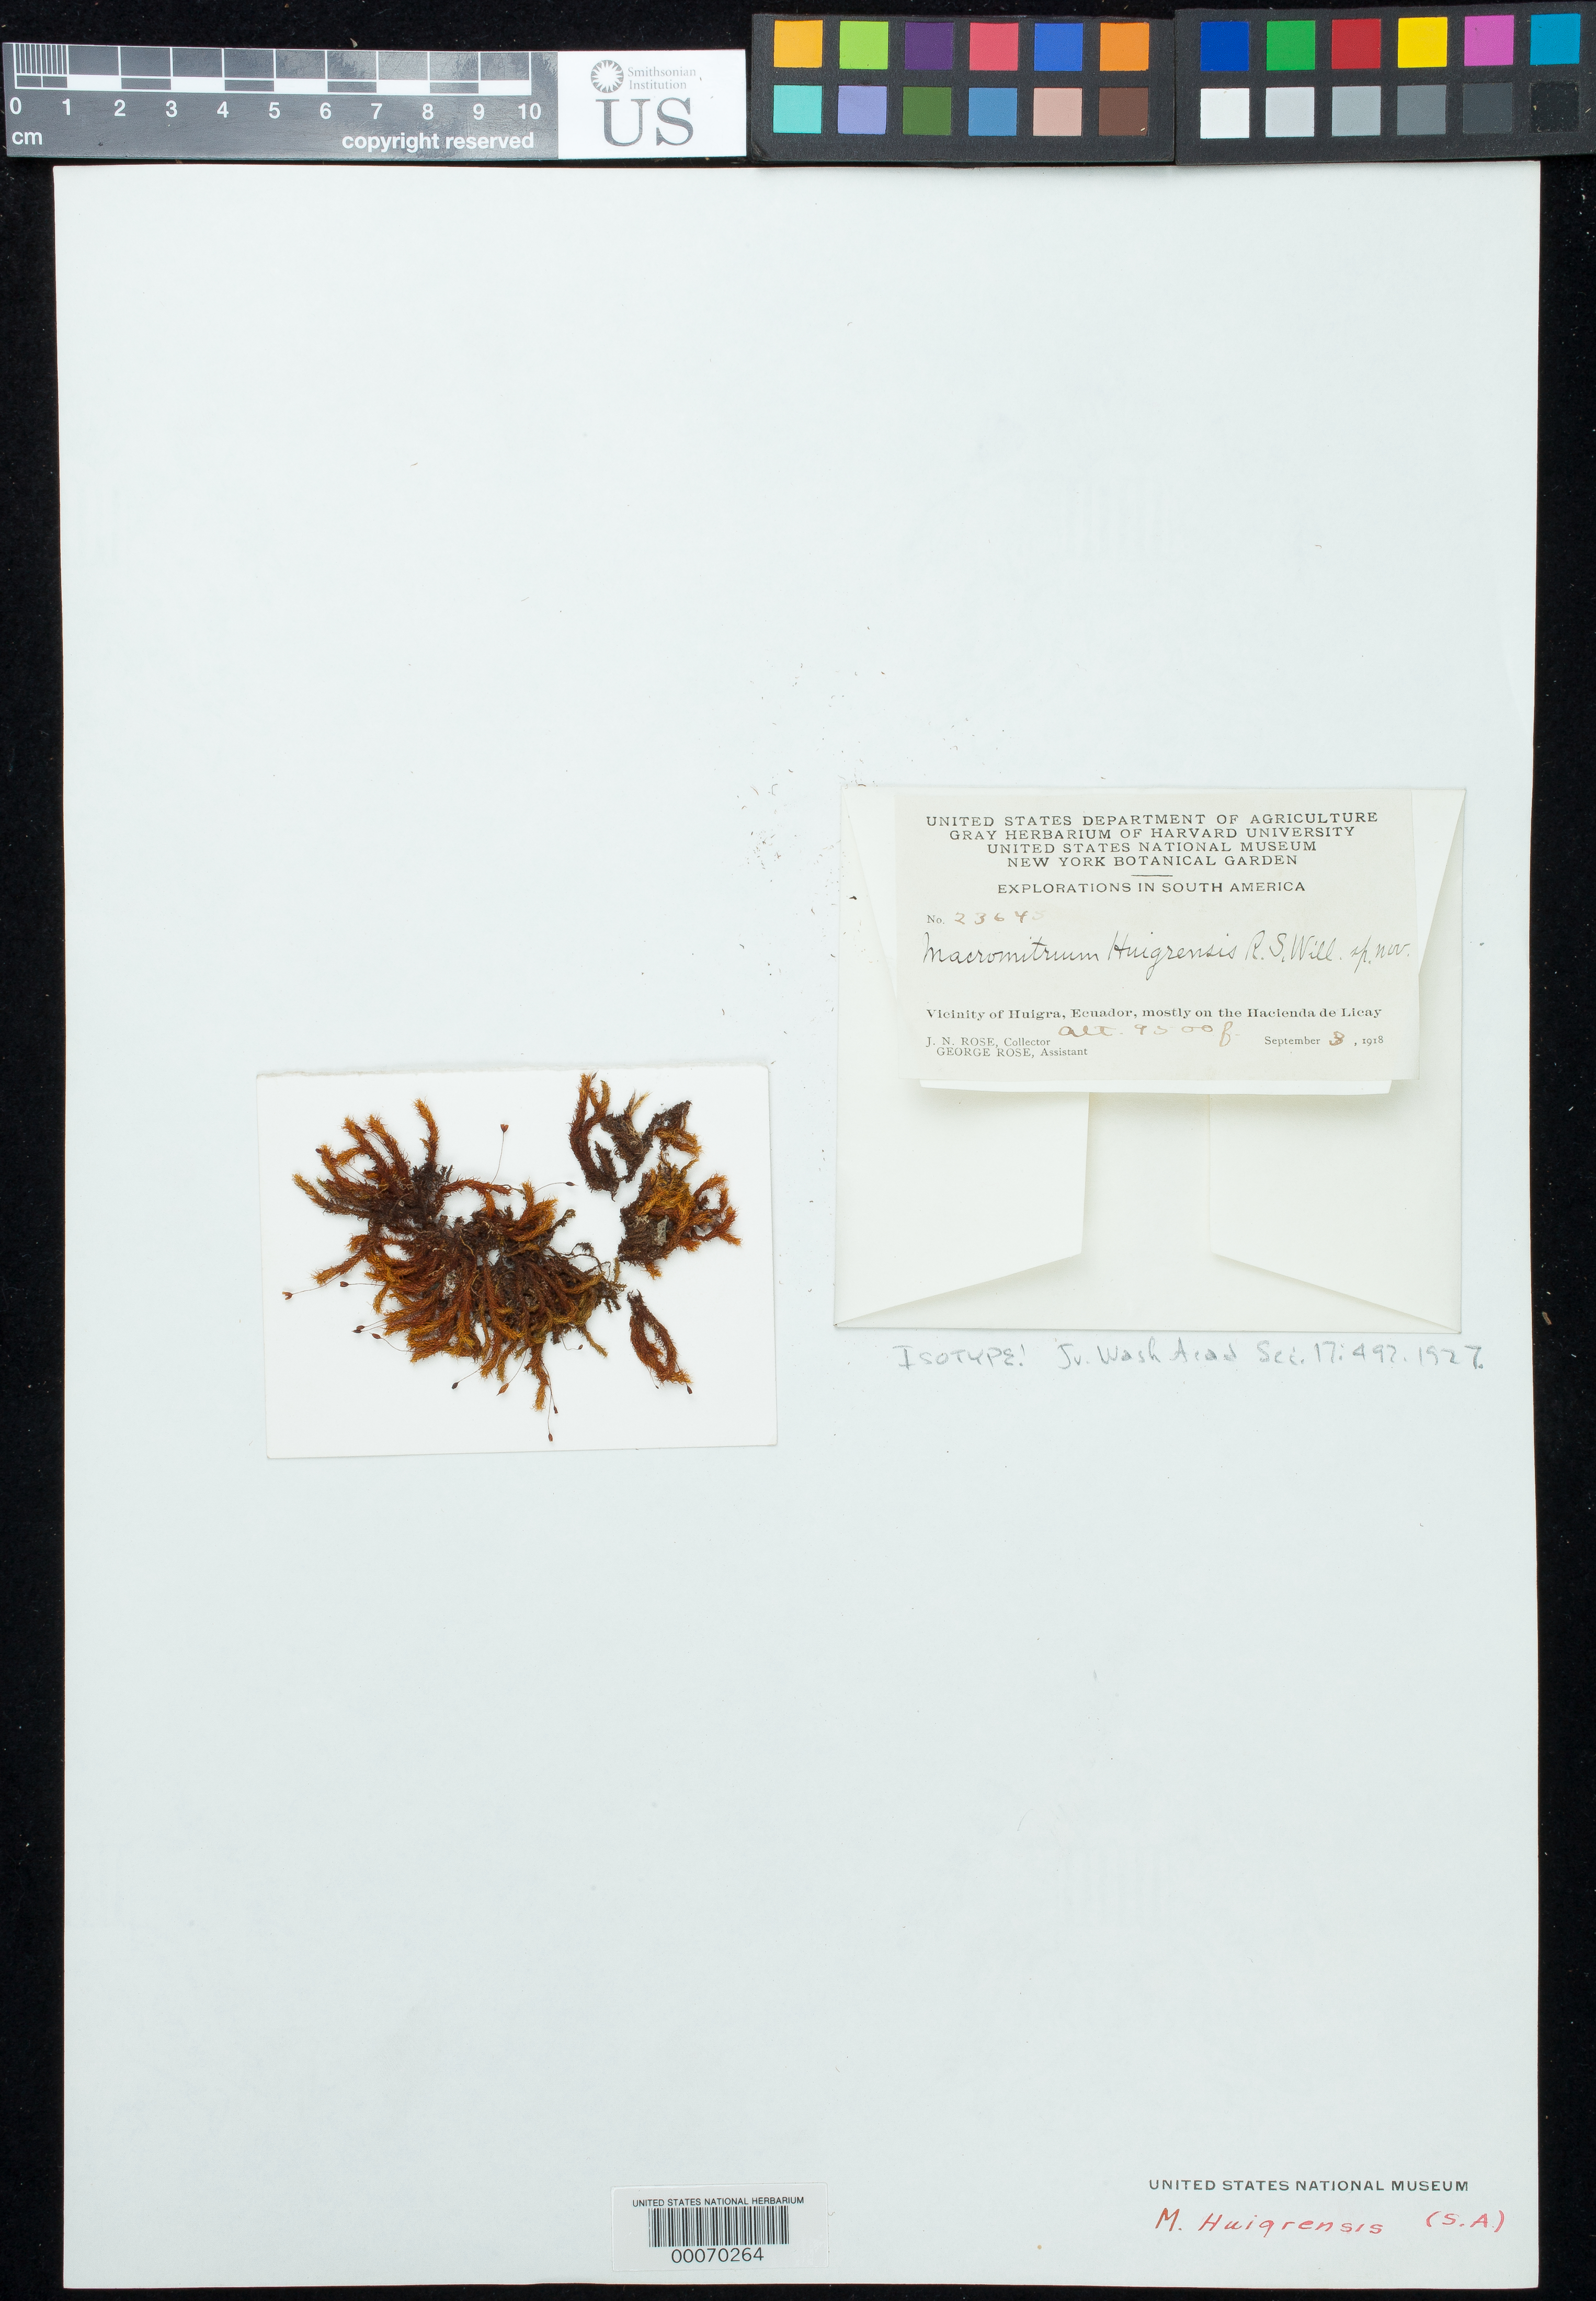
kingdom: Plantae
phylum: Bryophyta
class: Bryopsida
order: Orthotrichales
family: Orthotrichaceae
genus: Macromitrium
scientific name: Macromitrium huigrense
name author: R.S. Williams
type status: Isotype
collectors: J. N. Rose & G. Rose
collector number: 23645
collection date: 1918-09-03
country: Ecuador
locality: Vicinity of Huigra, mostly on Hacienda de Licay.